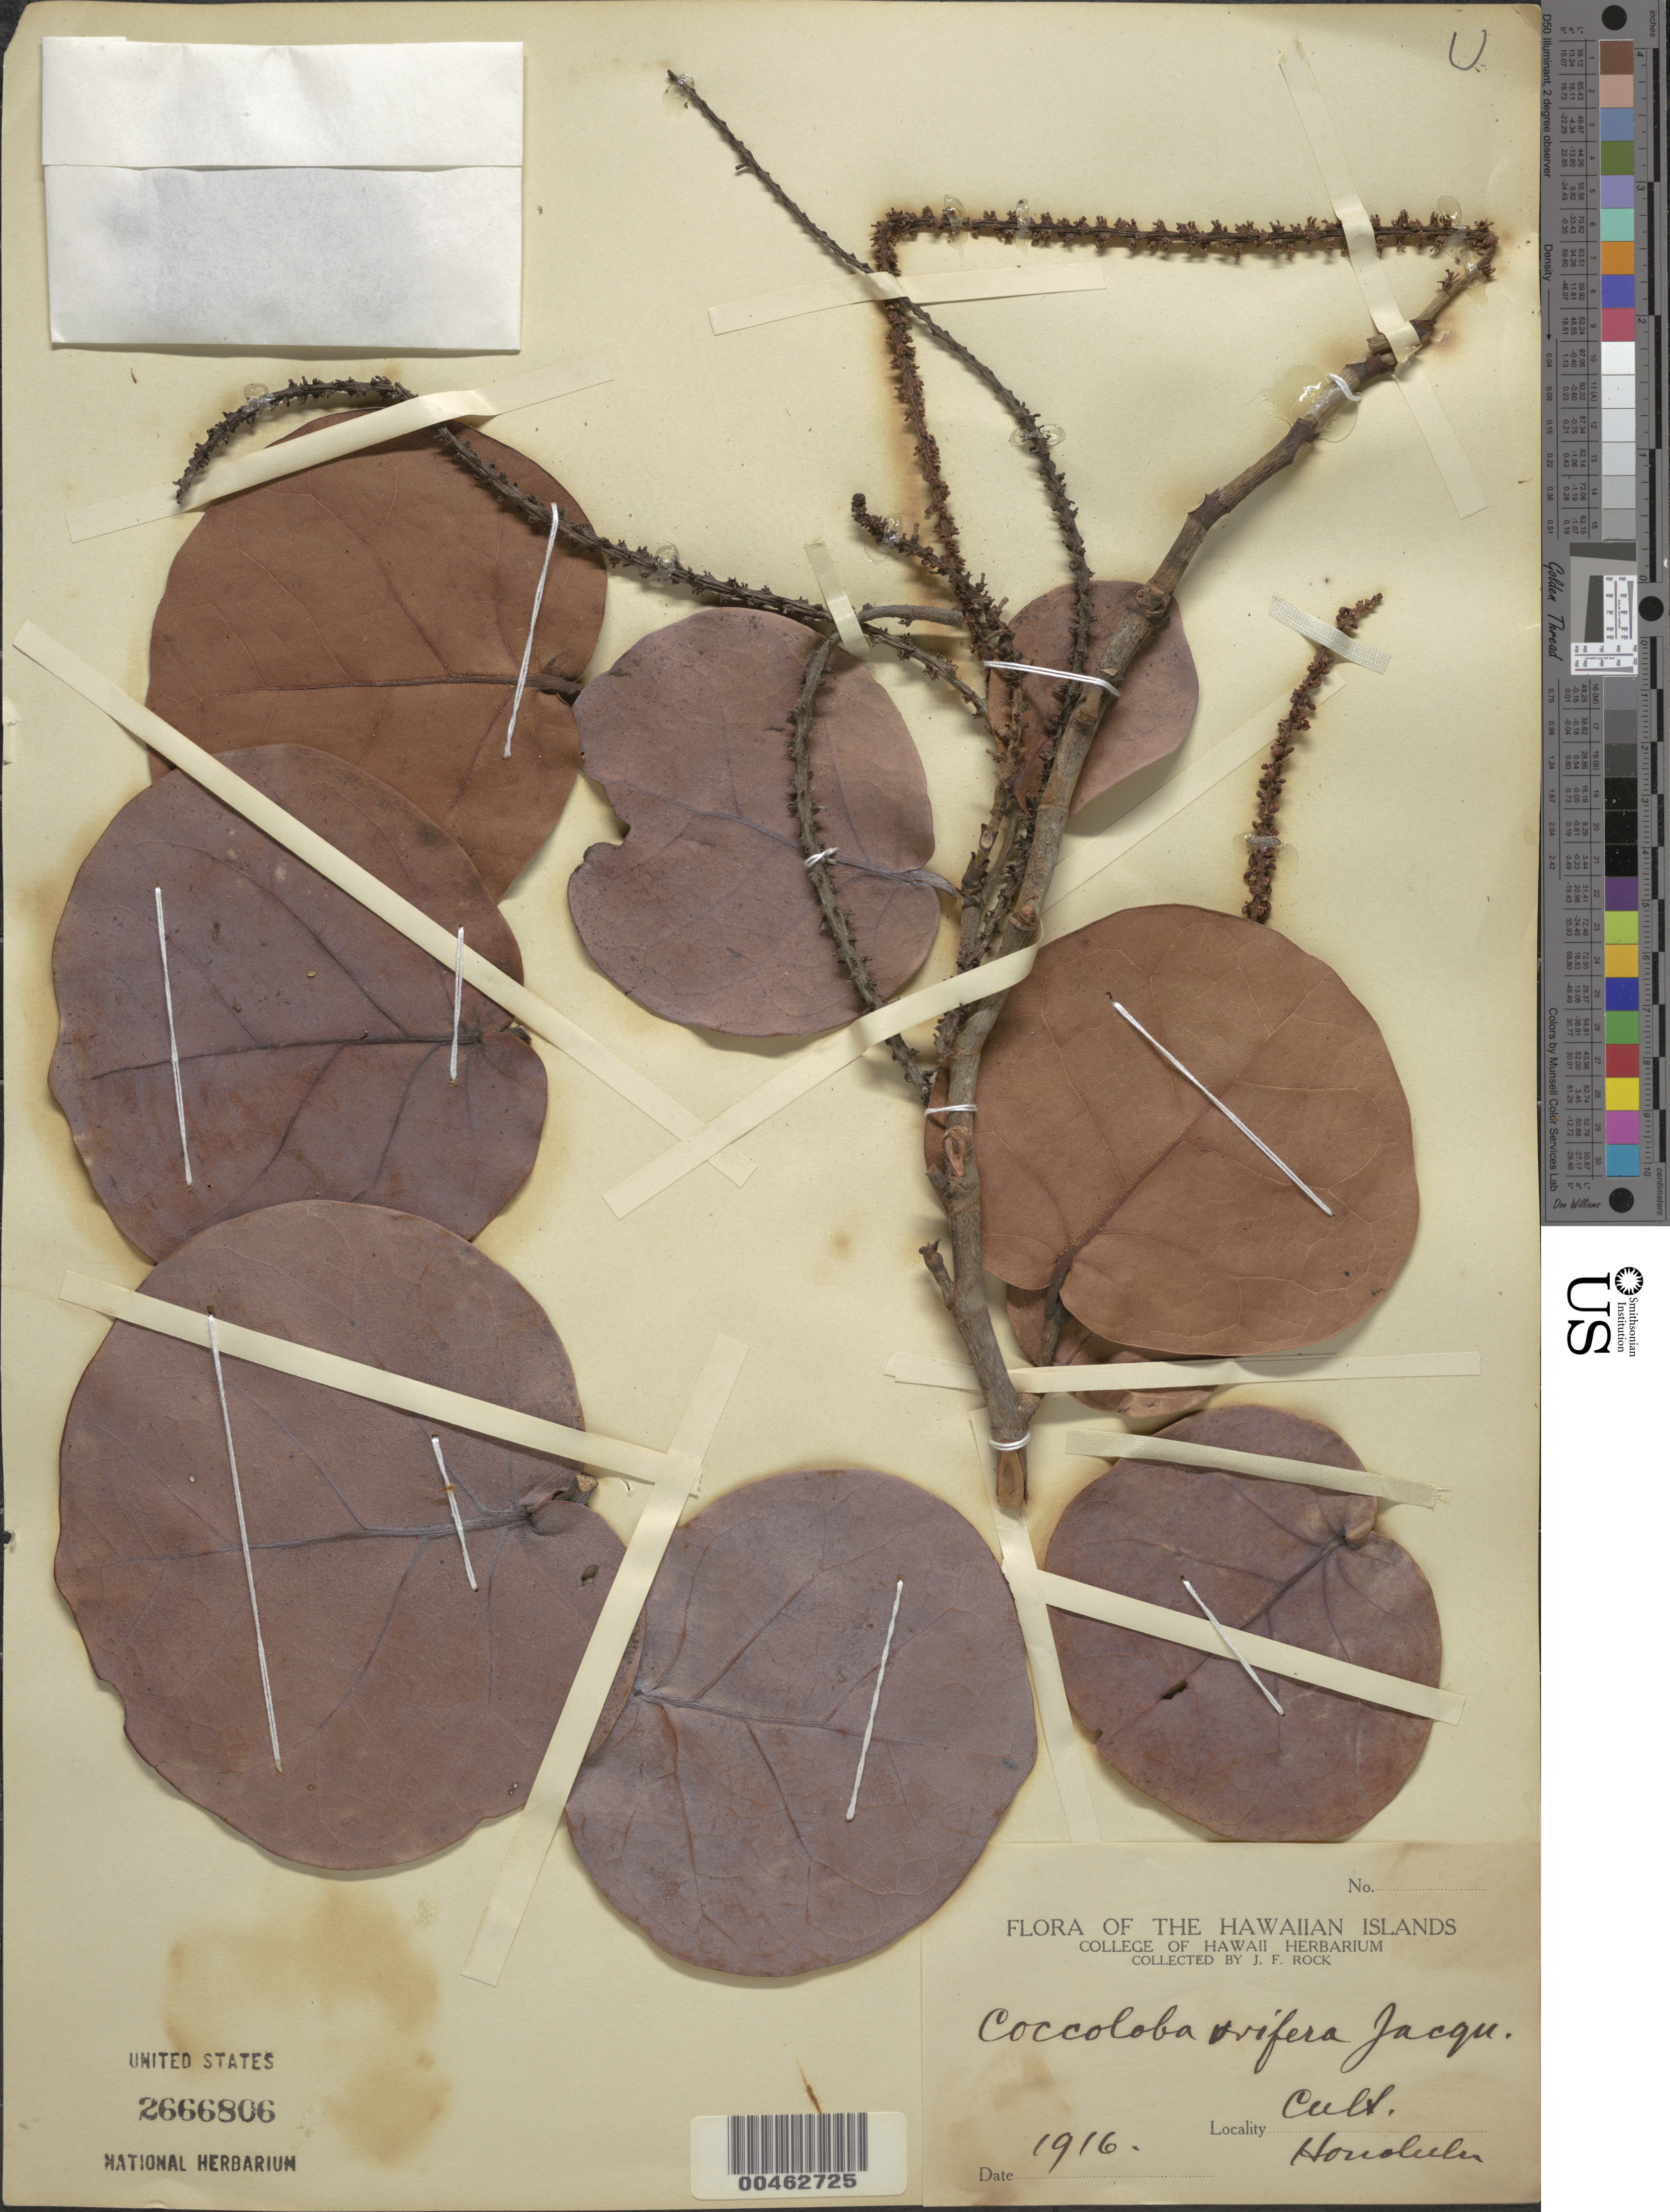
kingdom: Plantae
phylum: Tracheophyta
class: Magnoliopsida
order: Caryophyllales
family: Polygonaceae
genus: Coccoloba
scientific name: Coccoloba uvifera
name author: L.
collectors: J. F. Rock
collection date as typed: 1916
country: United States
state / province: Hawaii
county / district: Honolulu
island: Oahu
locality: Honolulu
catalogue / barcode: US 2666806